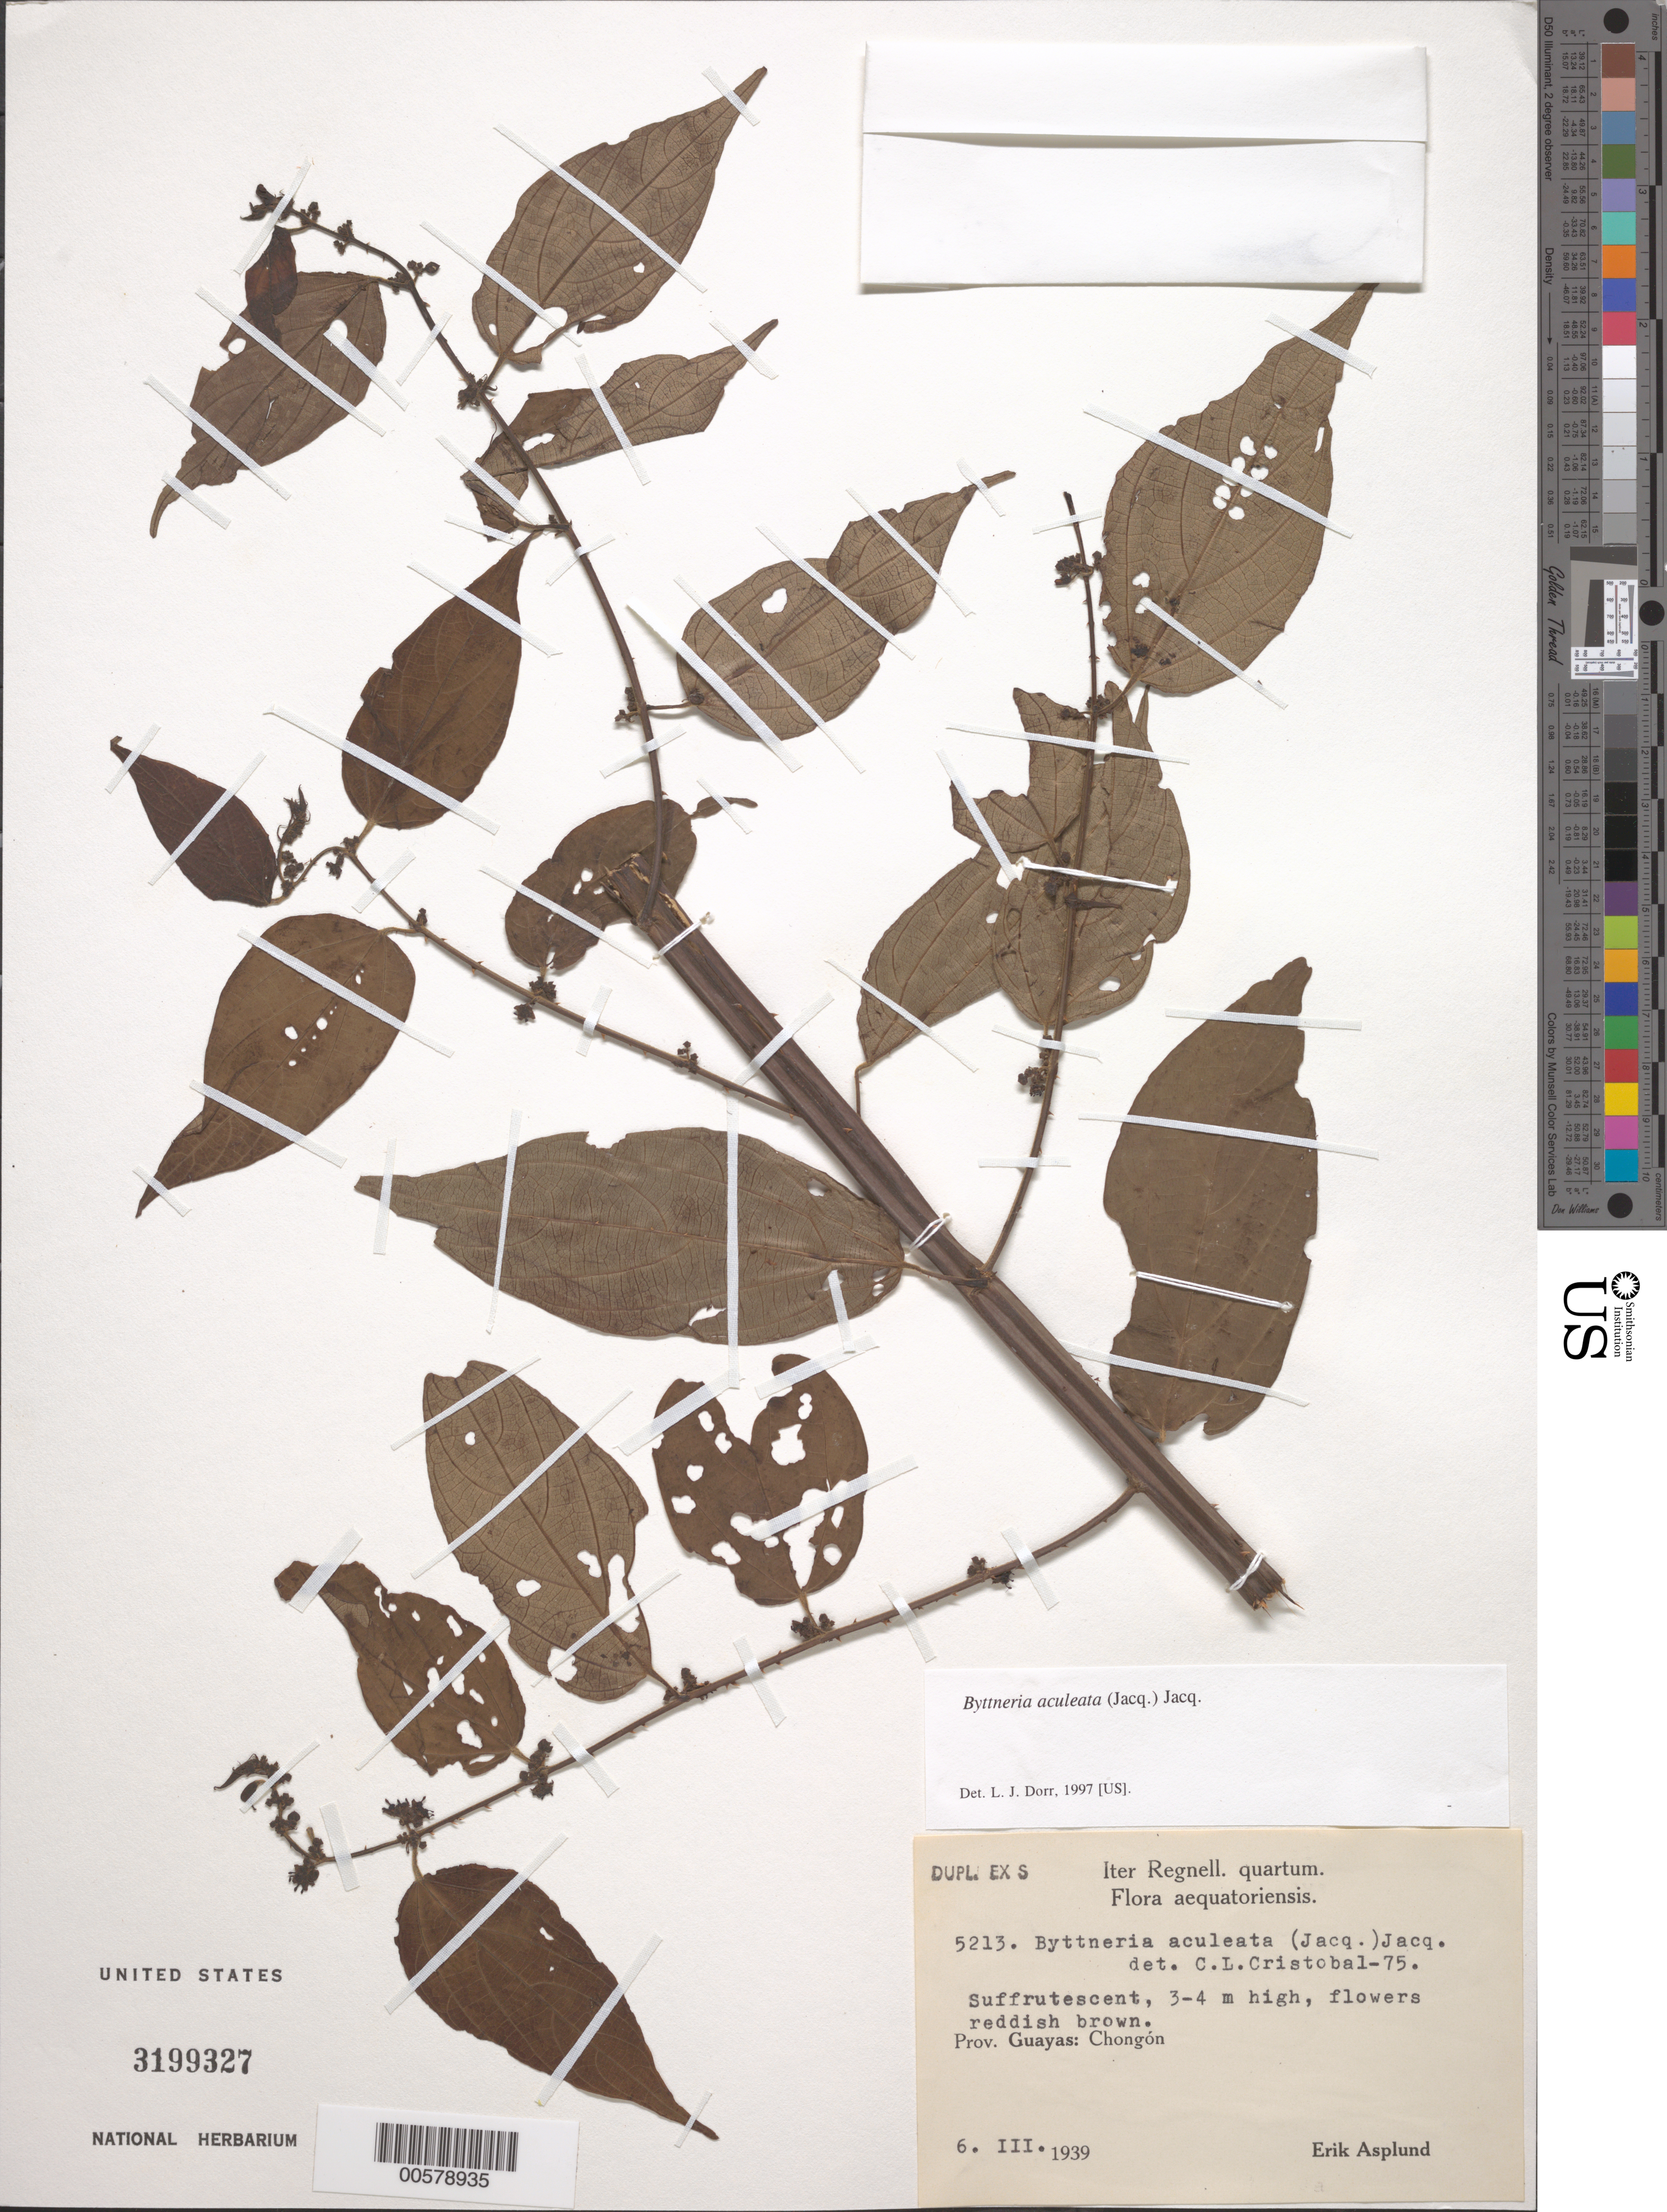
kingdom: Plantae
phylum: Tracheophyta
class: Magnoliopsida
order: Malvales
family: Malvaceae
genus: Byttneria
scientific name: Byttneria aculeata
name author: (Jacq.) Jacq.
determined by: Cristóbal, C. L.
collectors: E. Asplund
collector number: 5213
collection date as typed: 06 Mar 1939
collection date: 1939-03-06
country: Ecuador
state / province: Guayas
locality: Chongón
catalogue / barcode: US 3199327